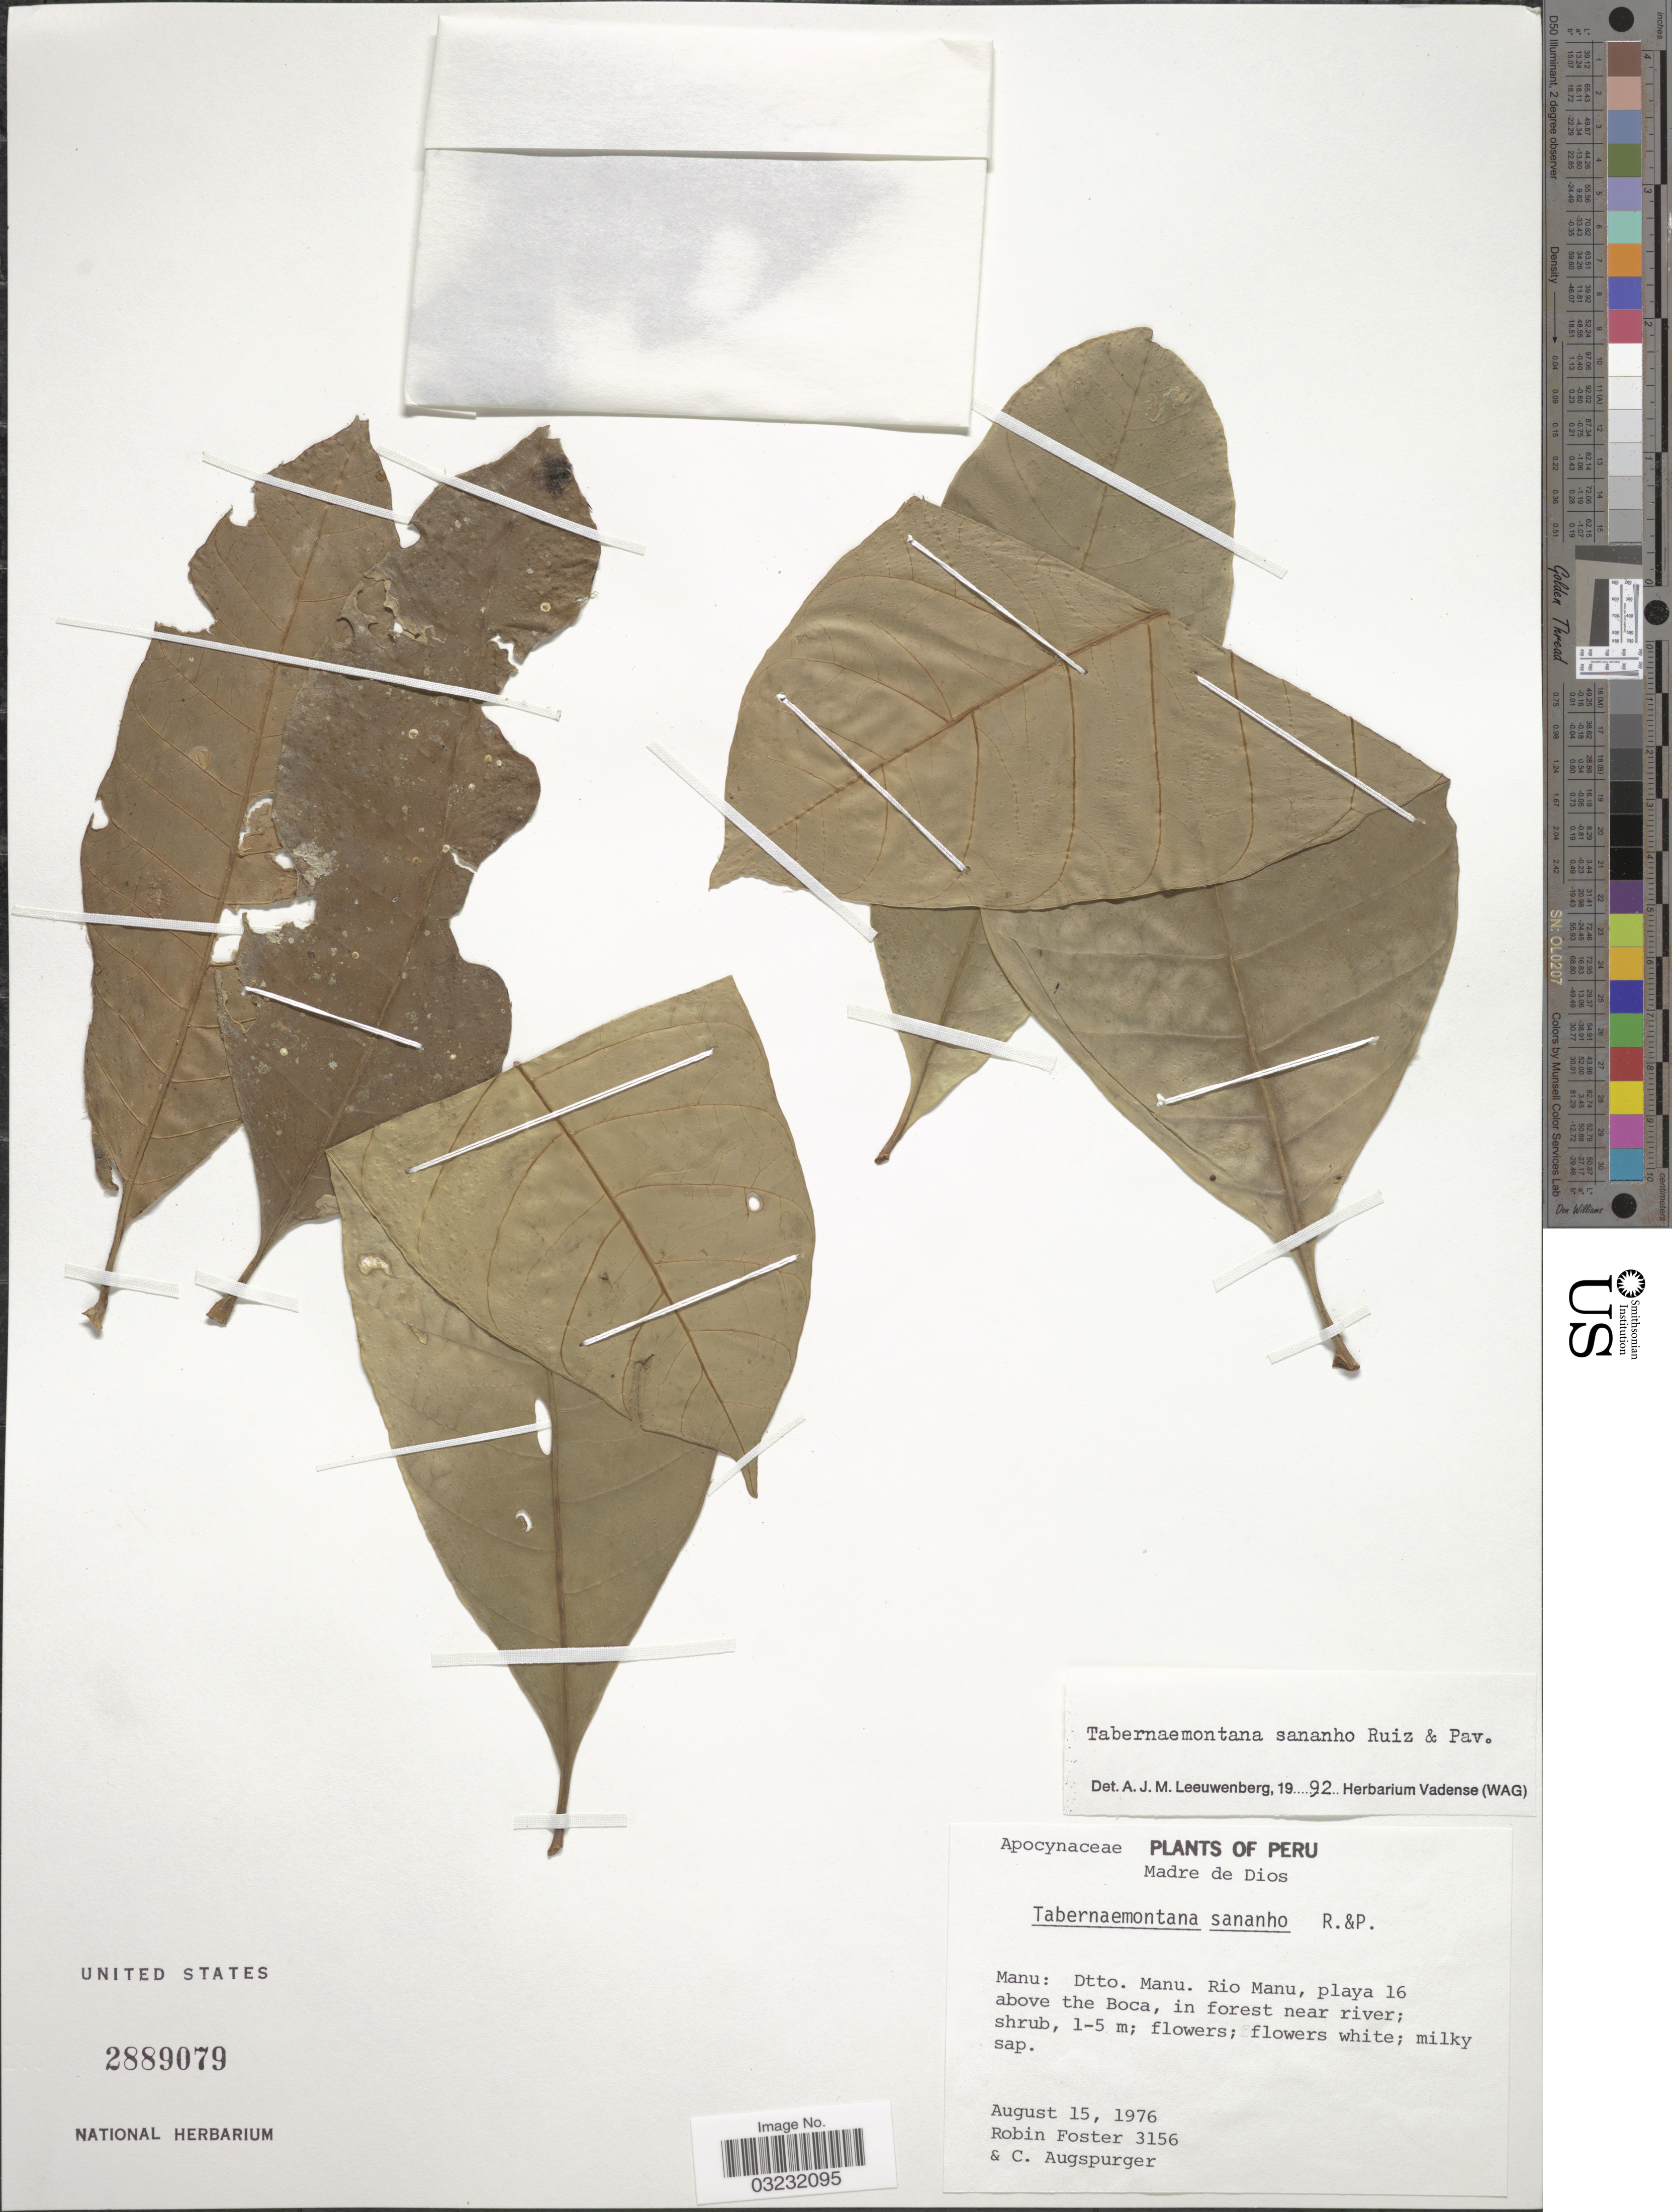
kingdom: Plantae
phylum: Tracheophyta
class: Magnoliopsida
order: Gentianales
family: Apocynaceae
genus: Tabernaemontana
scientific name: Tabernaemontana sananho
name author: Ruiz & Pav.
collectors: R. B. Foster & C. Augspurger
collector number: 3156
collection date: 1976-08-15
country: Peru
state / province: Madre de Dios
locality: Manu: Dtto. Manu. Rio Manu, playa 16 above the Boca.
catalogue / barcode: US 2889079